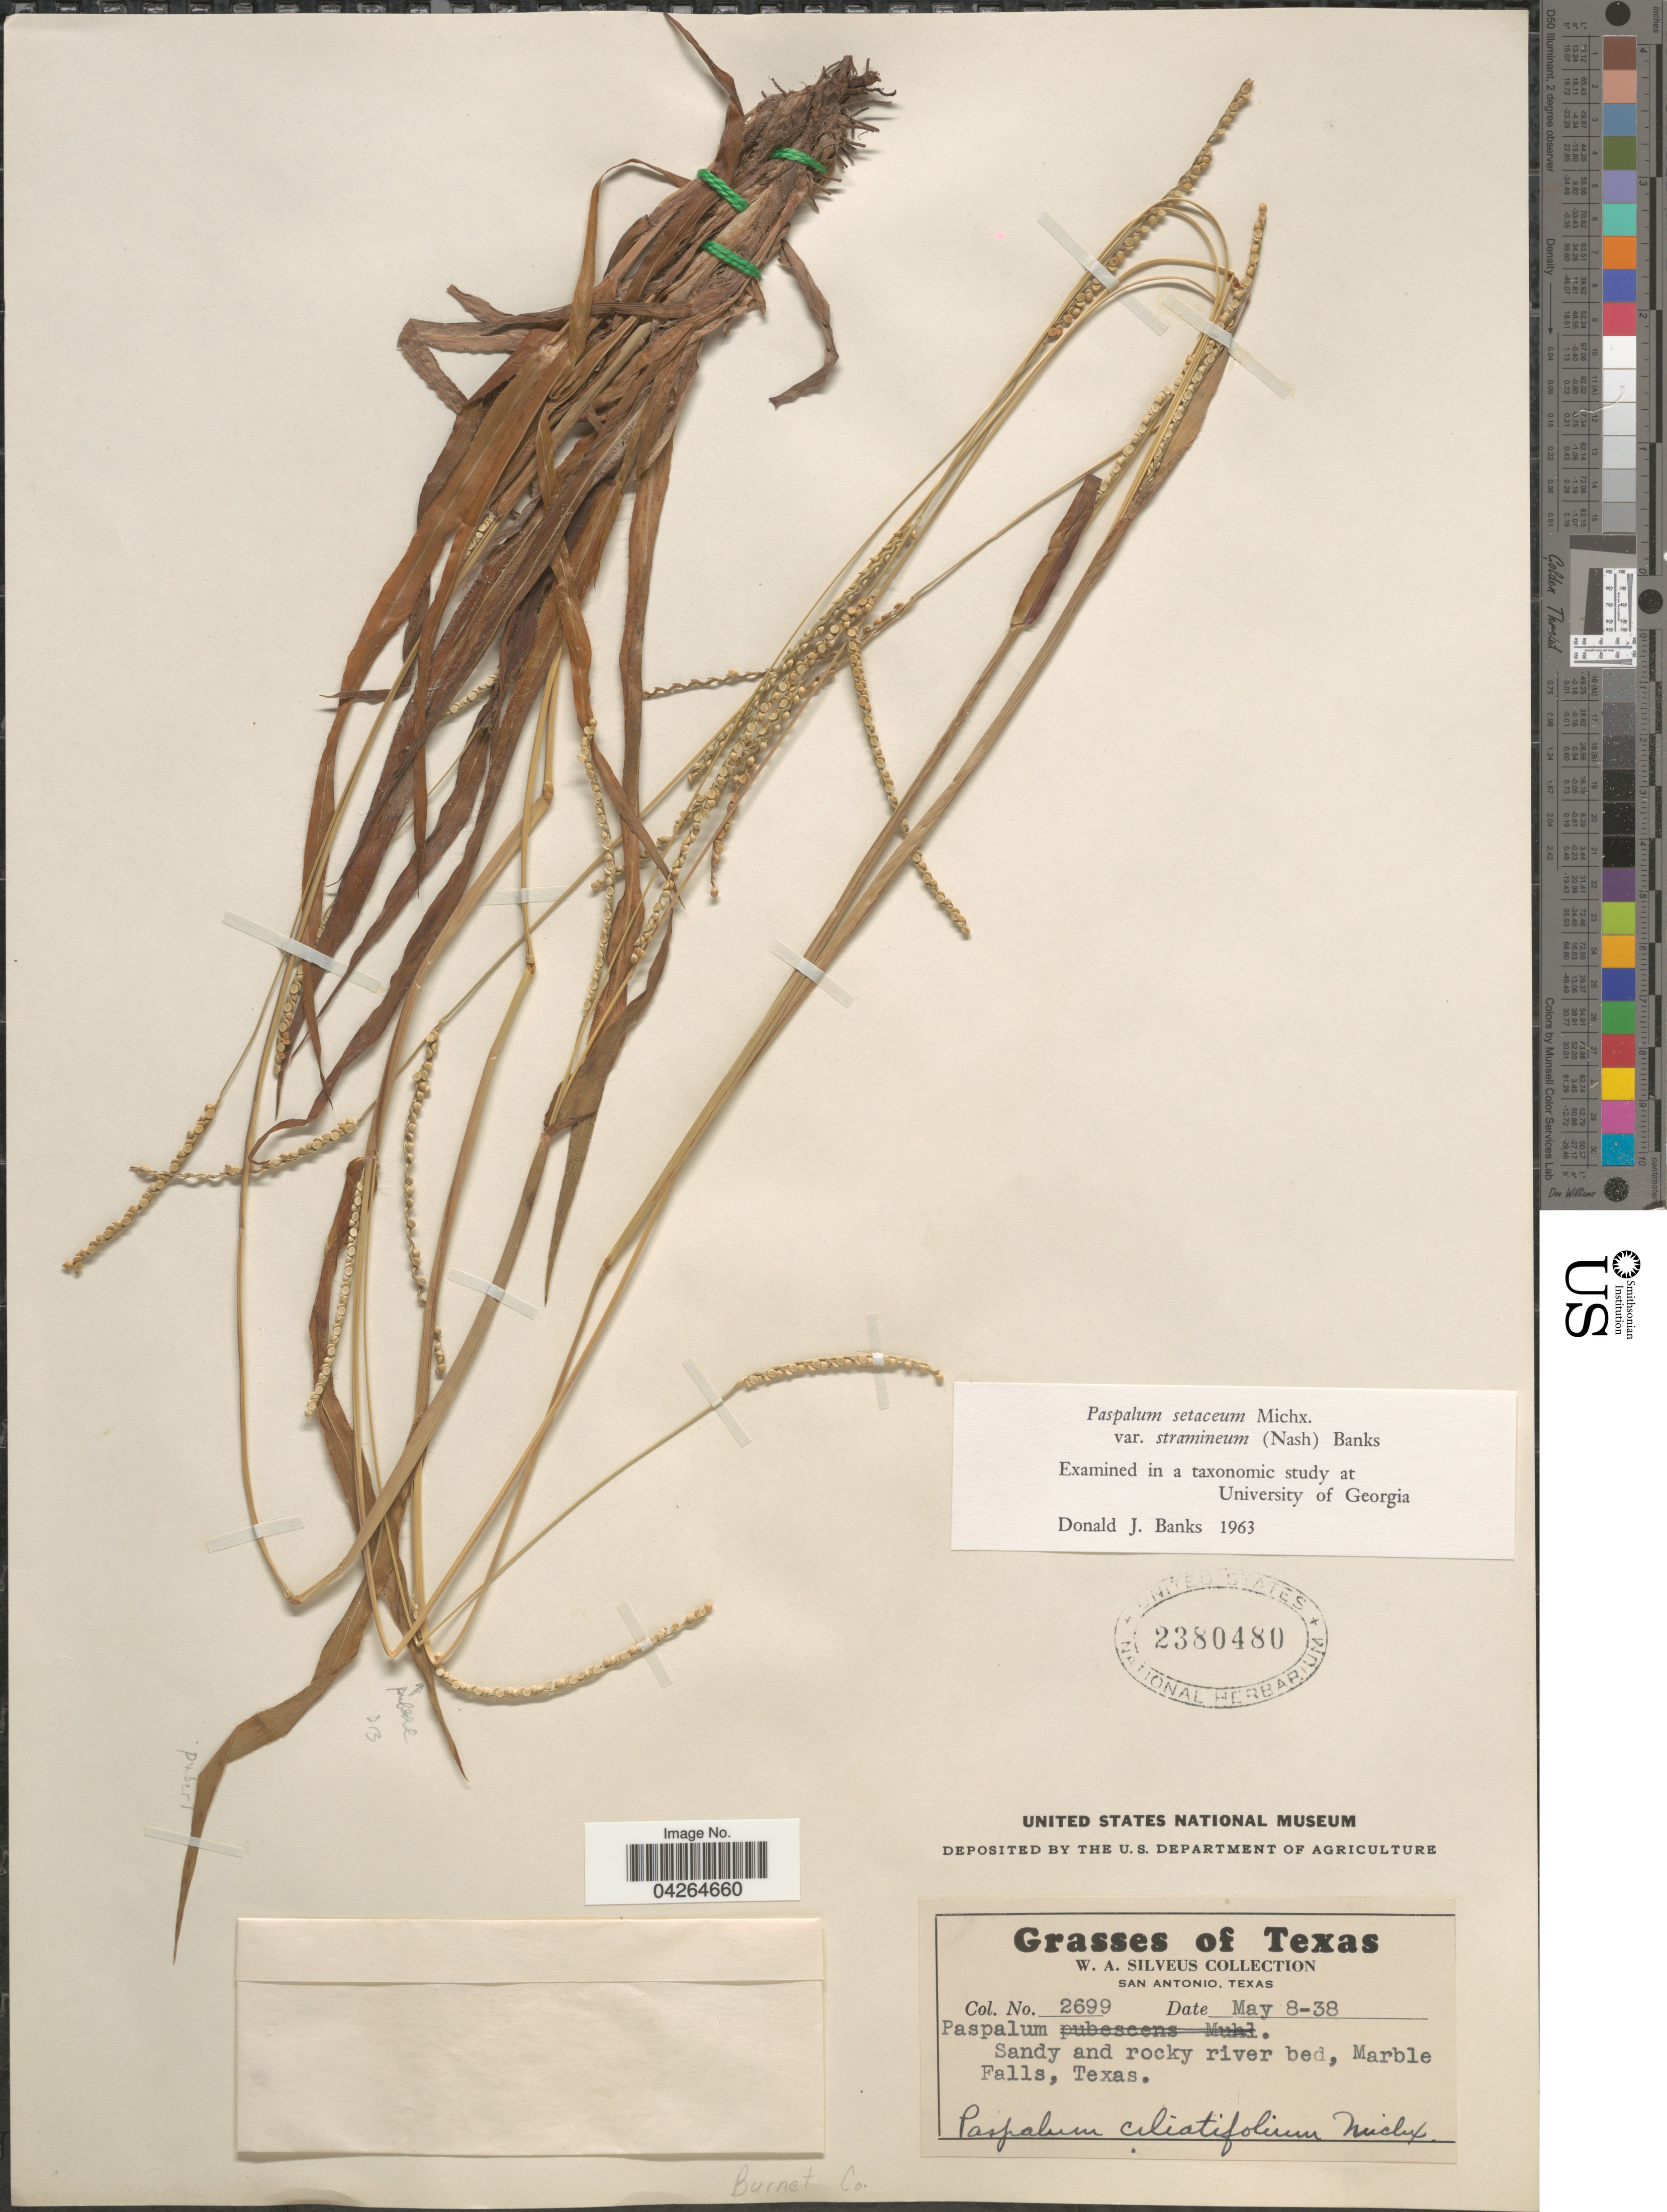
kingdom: Plantae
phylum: Tracheophyta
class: Liliopsida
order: Poales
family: Poaceae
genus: Paspalum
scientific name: Paspalum setaceum var. stramineum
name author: (Nash) D.J. Banks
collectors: W. Silveus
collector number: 2699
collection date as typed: Transcribed d/m/y: 8/5/38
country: United States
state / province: Texas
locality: Marble Falls. Burnet Co.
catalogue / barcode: US 2380480